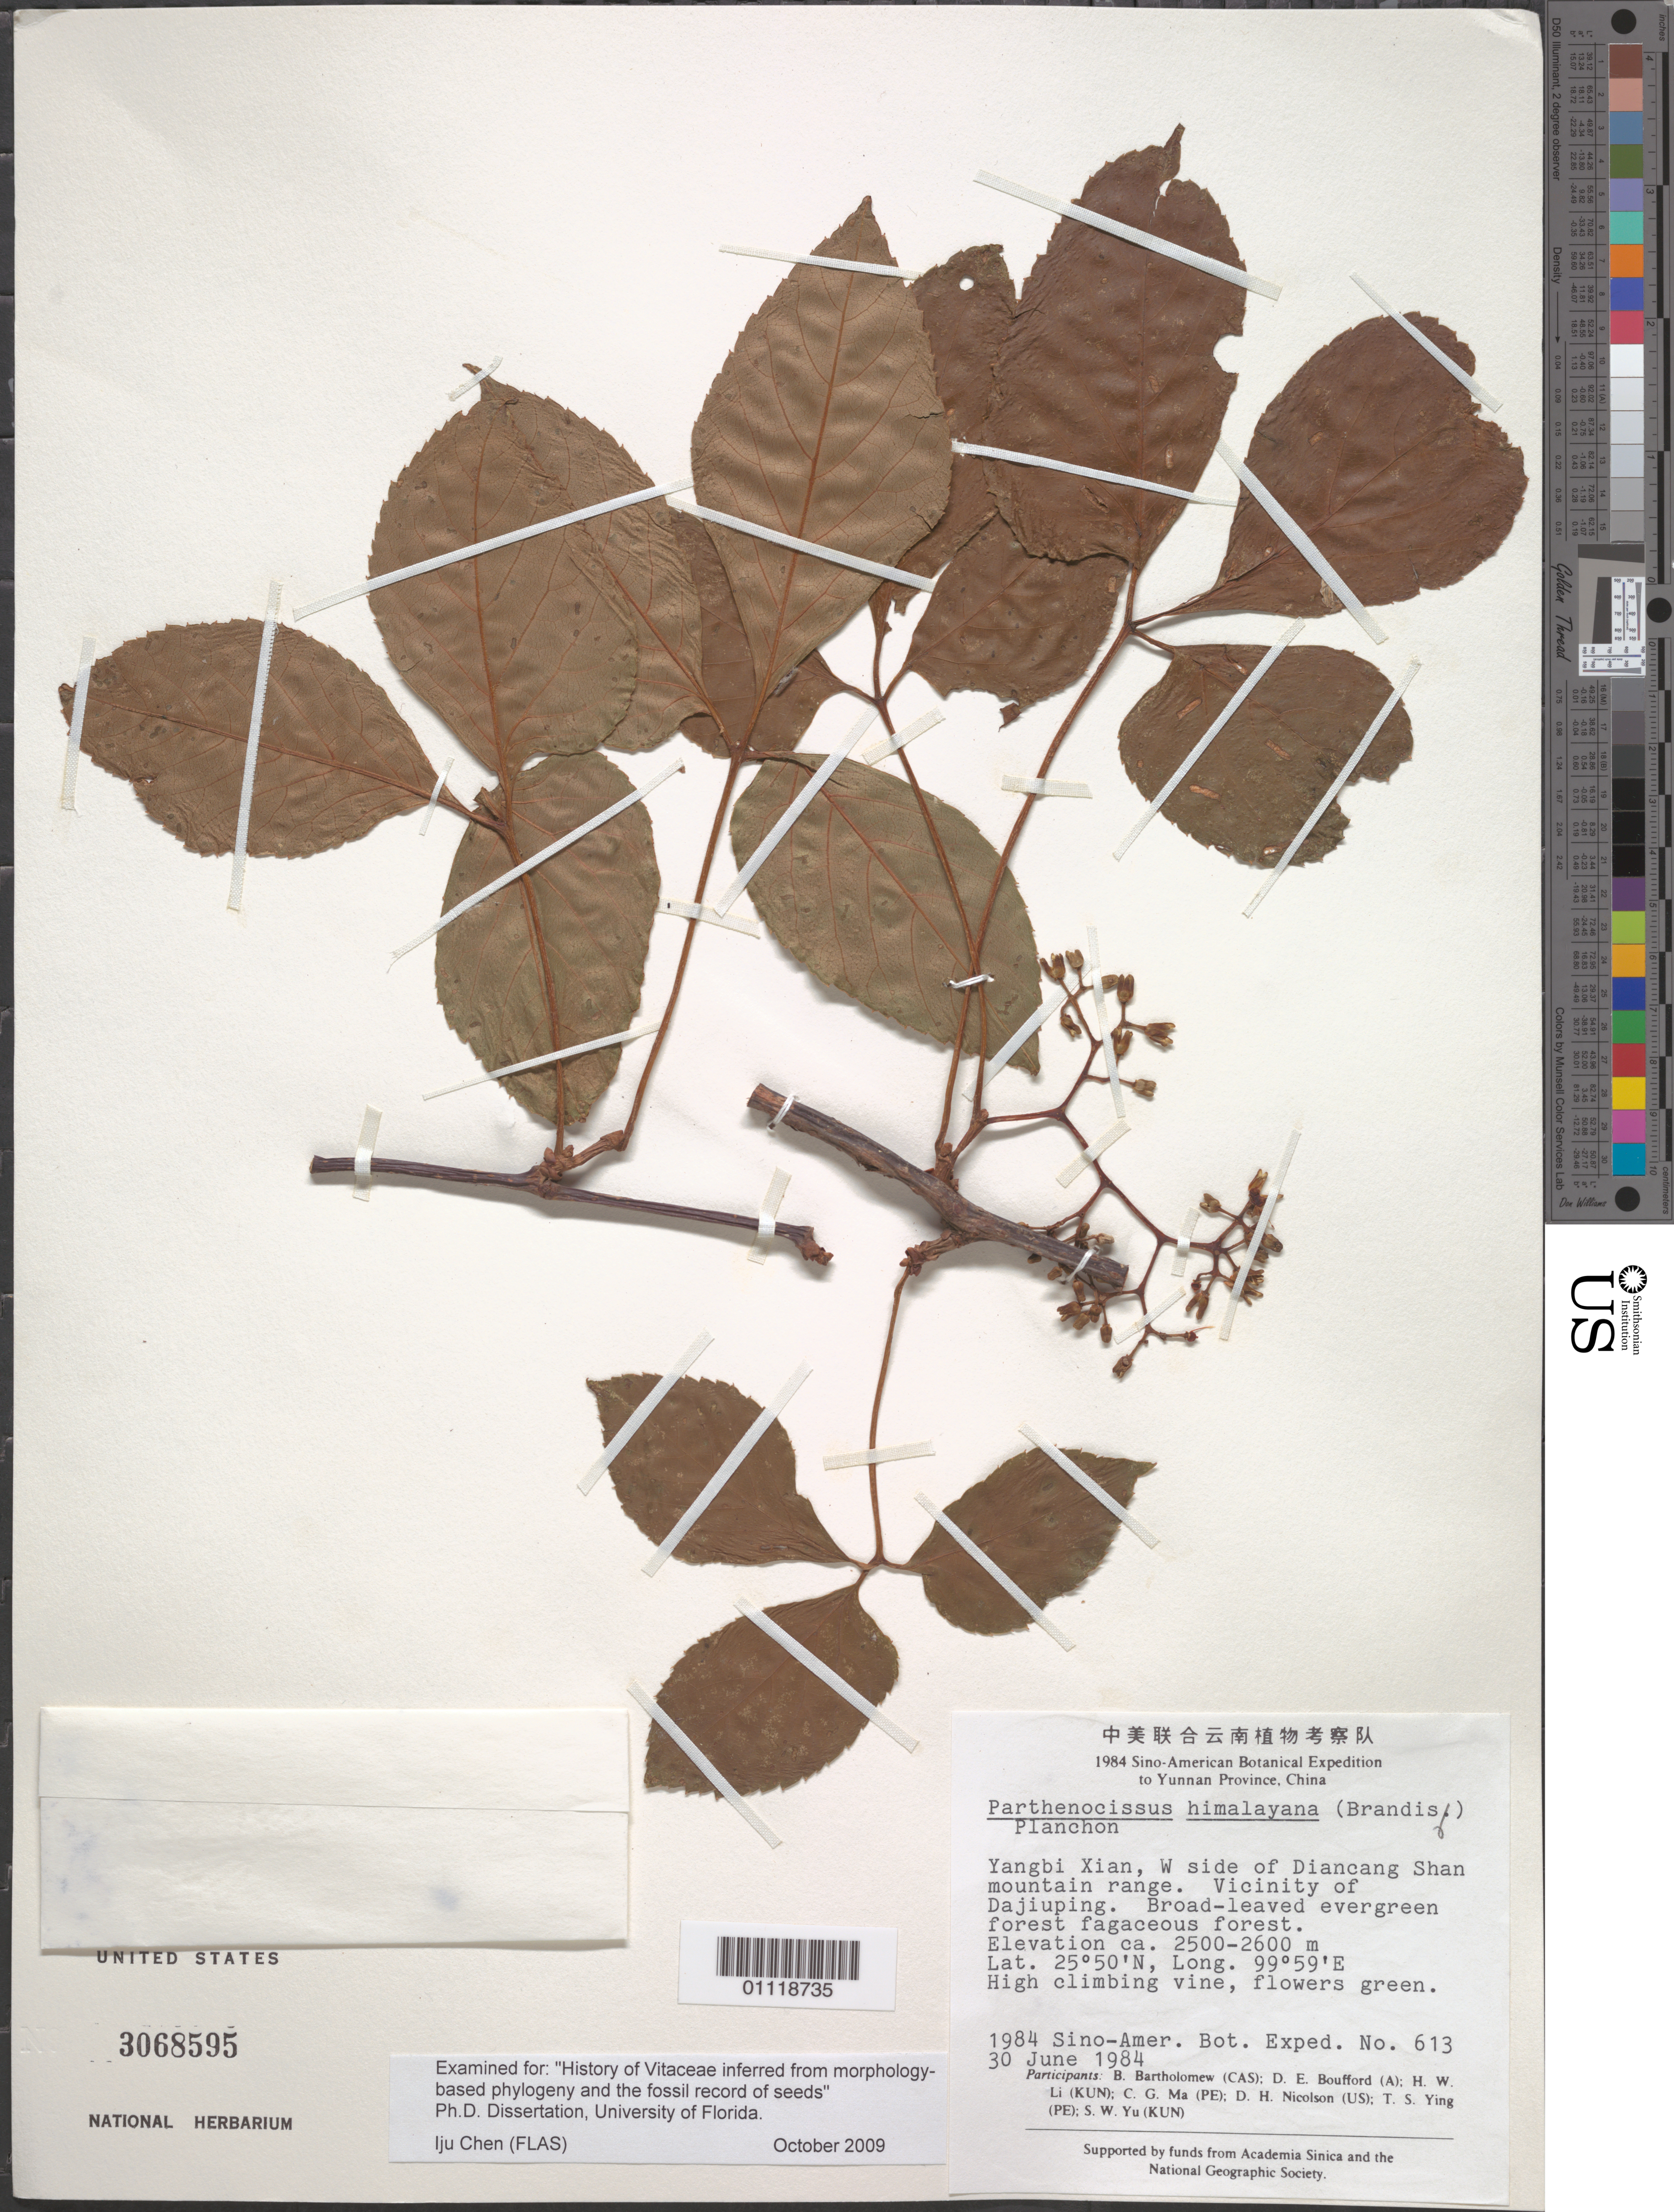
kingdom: Plantae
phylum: Tracheophyta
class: Magnoliopsida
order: Vitales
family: Vitaceae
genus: Parthenocissus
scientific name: Parthenocissus himalayana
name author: (Royle) Planch.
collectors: B. M. Bartholomew, D. E. Boufford, H. W. Li, C. Ma, D. H. Nicolson, T. Ying & S. Yu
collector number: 613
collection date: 1984-06-30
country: China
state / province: Yunnan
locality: Yangbi Xian, W side of Diancang Shan Mt Range. Vicinity of Dajiuping.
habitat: High climbing vine.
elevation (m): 2500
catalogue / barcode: US 3068595